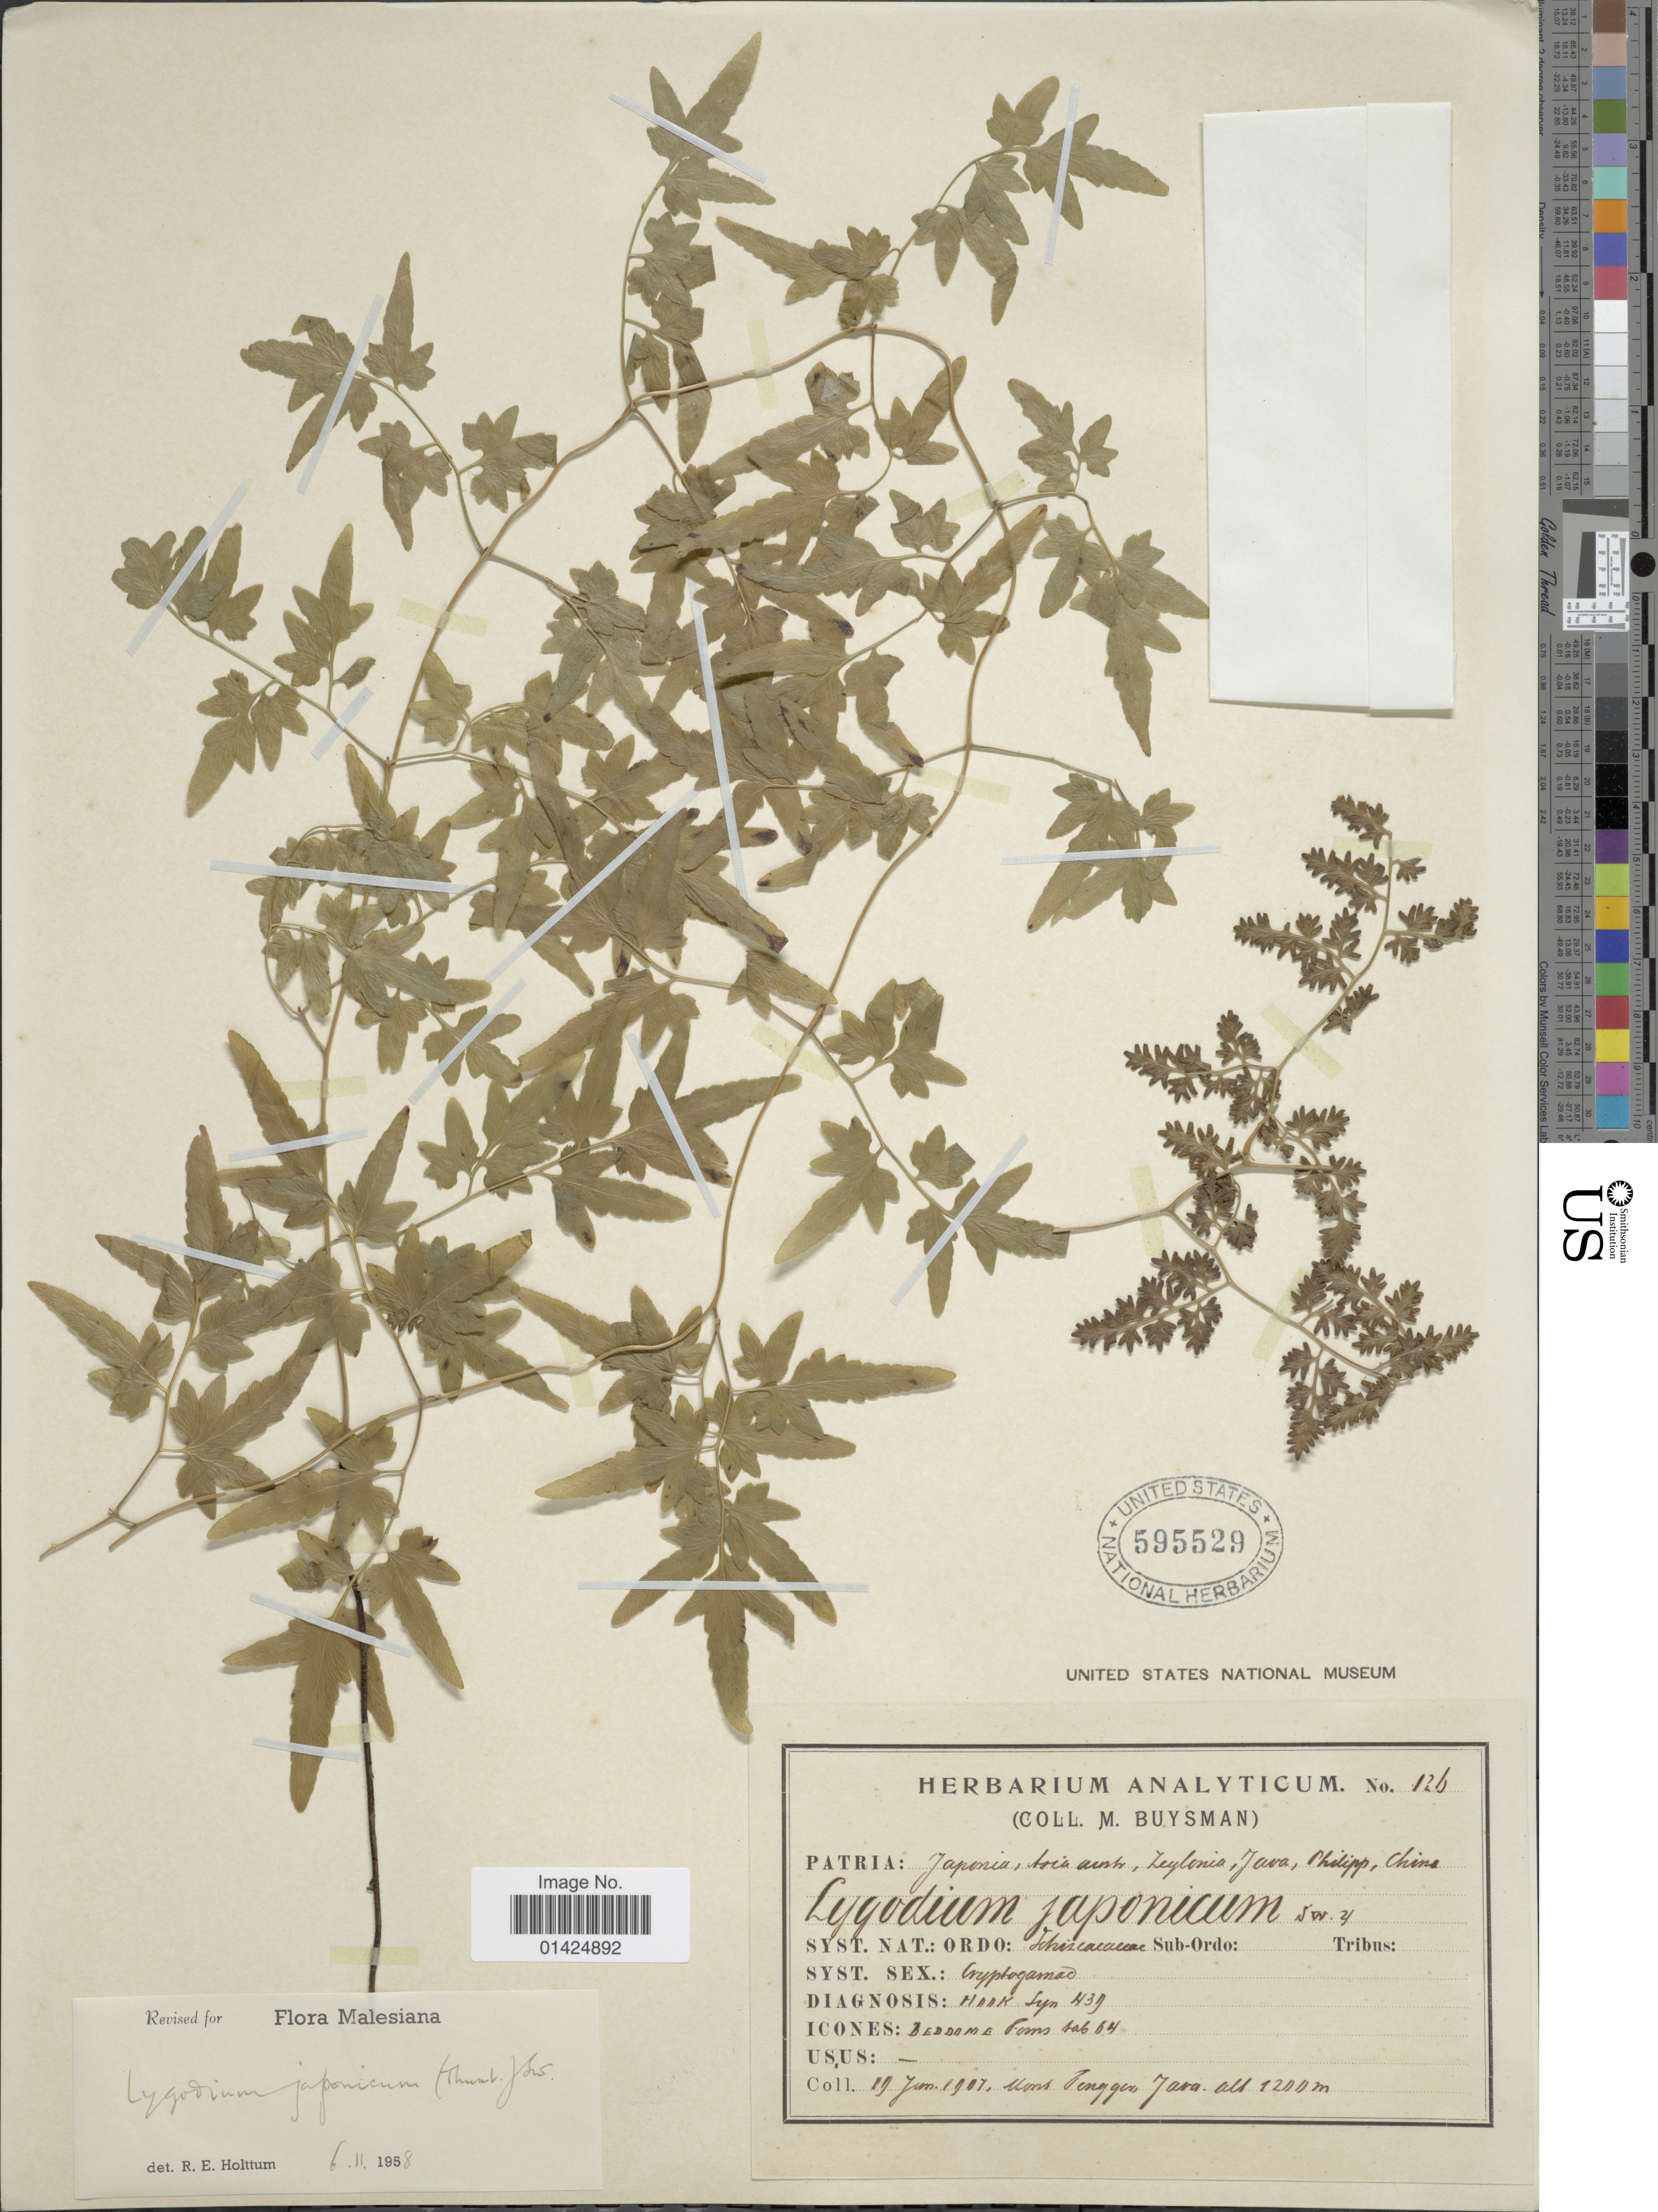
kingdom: Plantae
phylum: Tracheophyta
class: Polypodiopsida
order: Schizaeales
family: Lygodiaceae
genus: Lygodium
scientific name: Lygodium japonicum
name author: (Thunb.) Sw.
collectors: M. Buysman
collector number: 126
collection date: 1907-06-19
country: Indonesia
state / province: Java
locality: Mont Pengger Java. [interpreted]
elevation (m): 1200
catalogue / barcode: US 595529